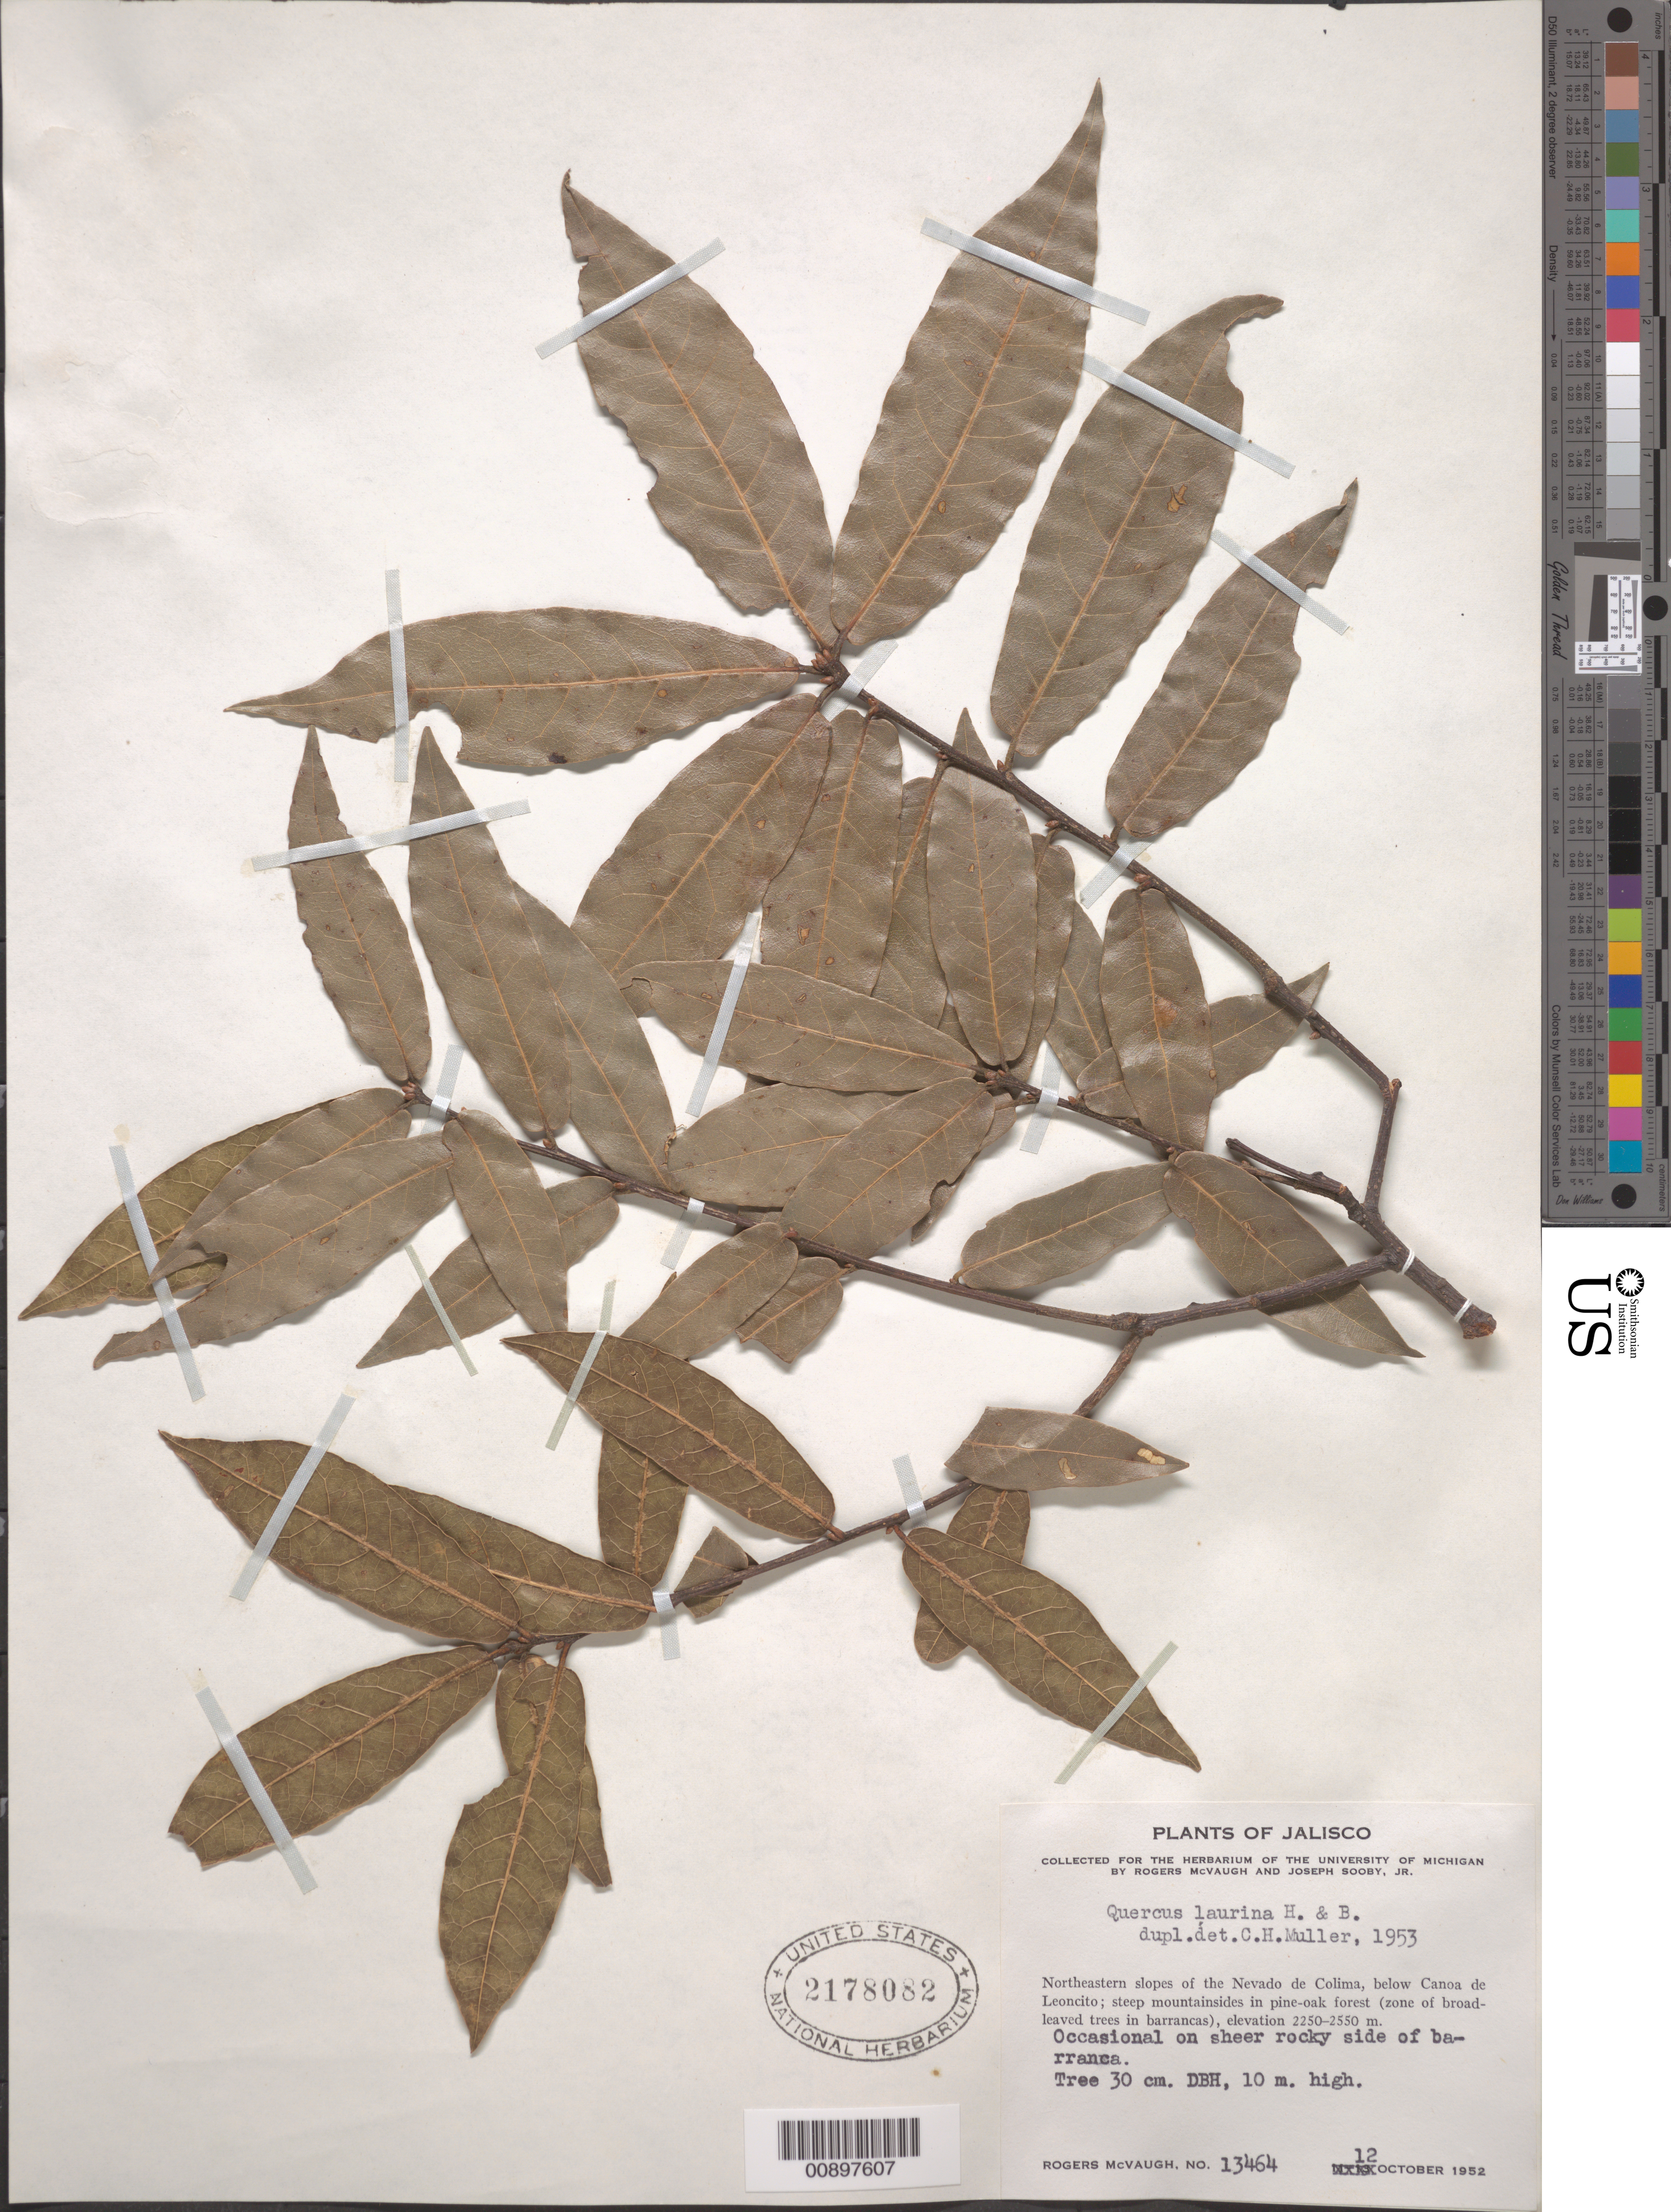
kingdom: Plantae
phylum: Tracheophyta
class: Magnoliopsida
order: Fagales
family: Fagaceae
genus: Quercus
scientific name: Quercus laurina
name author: Humb. & Bonpl.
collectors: R. McVaugh & J. Sooby Jr.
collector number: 13464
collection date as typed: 12 Oct 1952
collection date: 1952-10-12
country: Mexico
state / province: Jalisco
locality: Northeastern slopes of the Nevado de Colima, below Canoa de Leoncito.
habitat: Steep mountainsides in pine-oak forest (zone of broad-leaved trees in barrancas).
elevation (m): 2550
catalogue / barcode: US 2178082